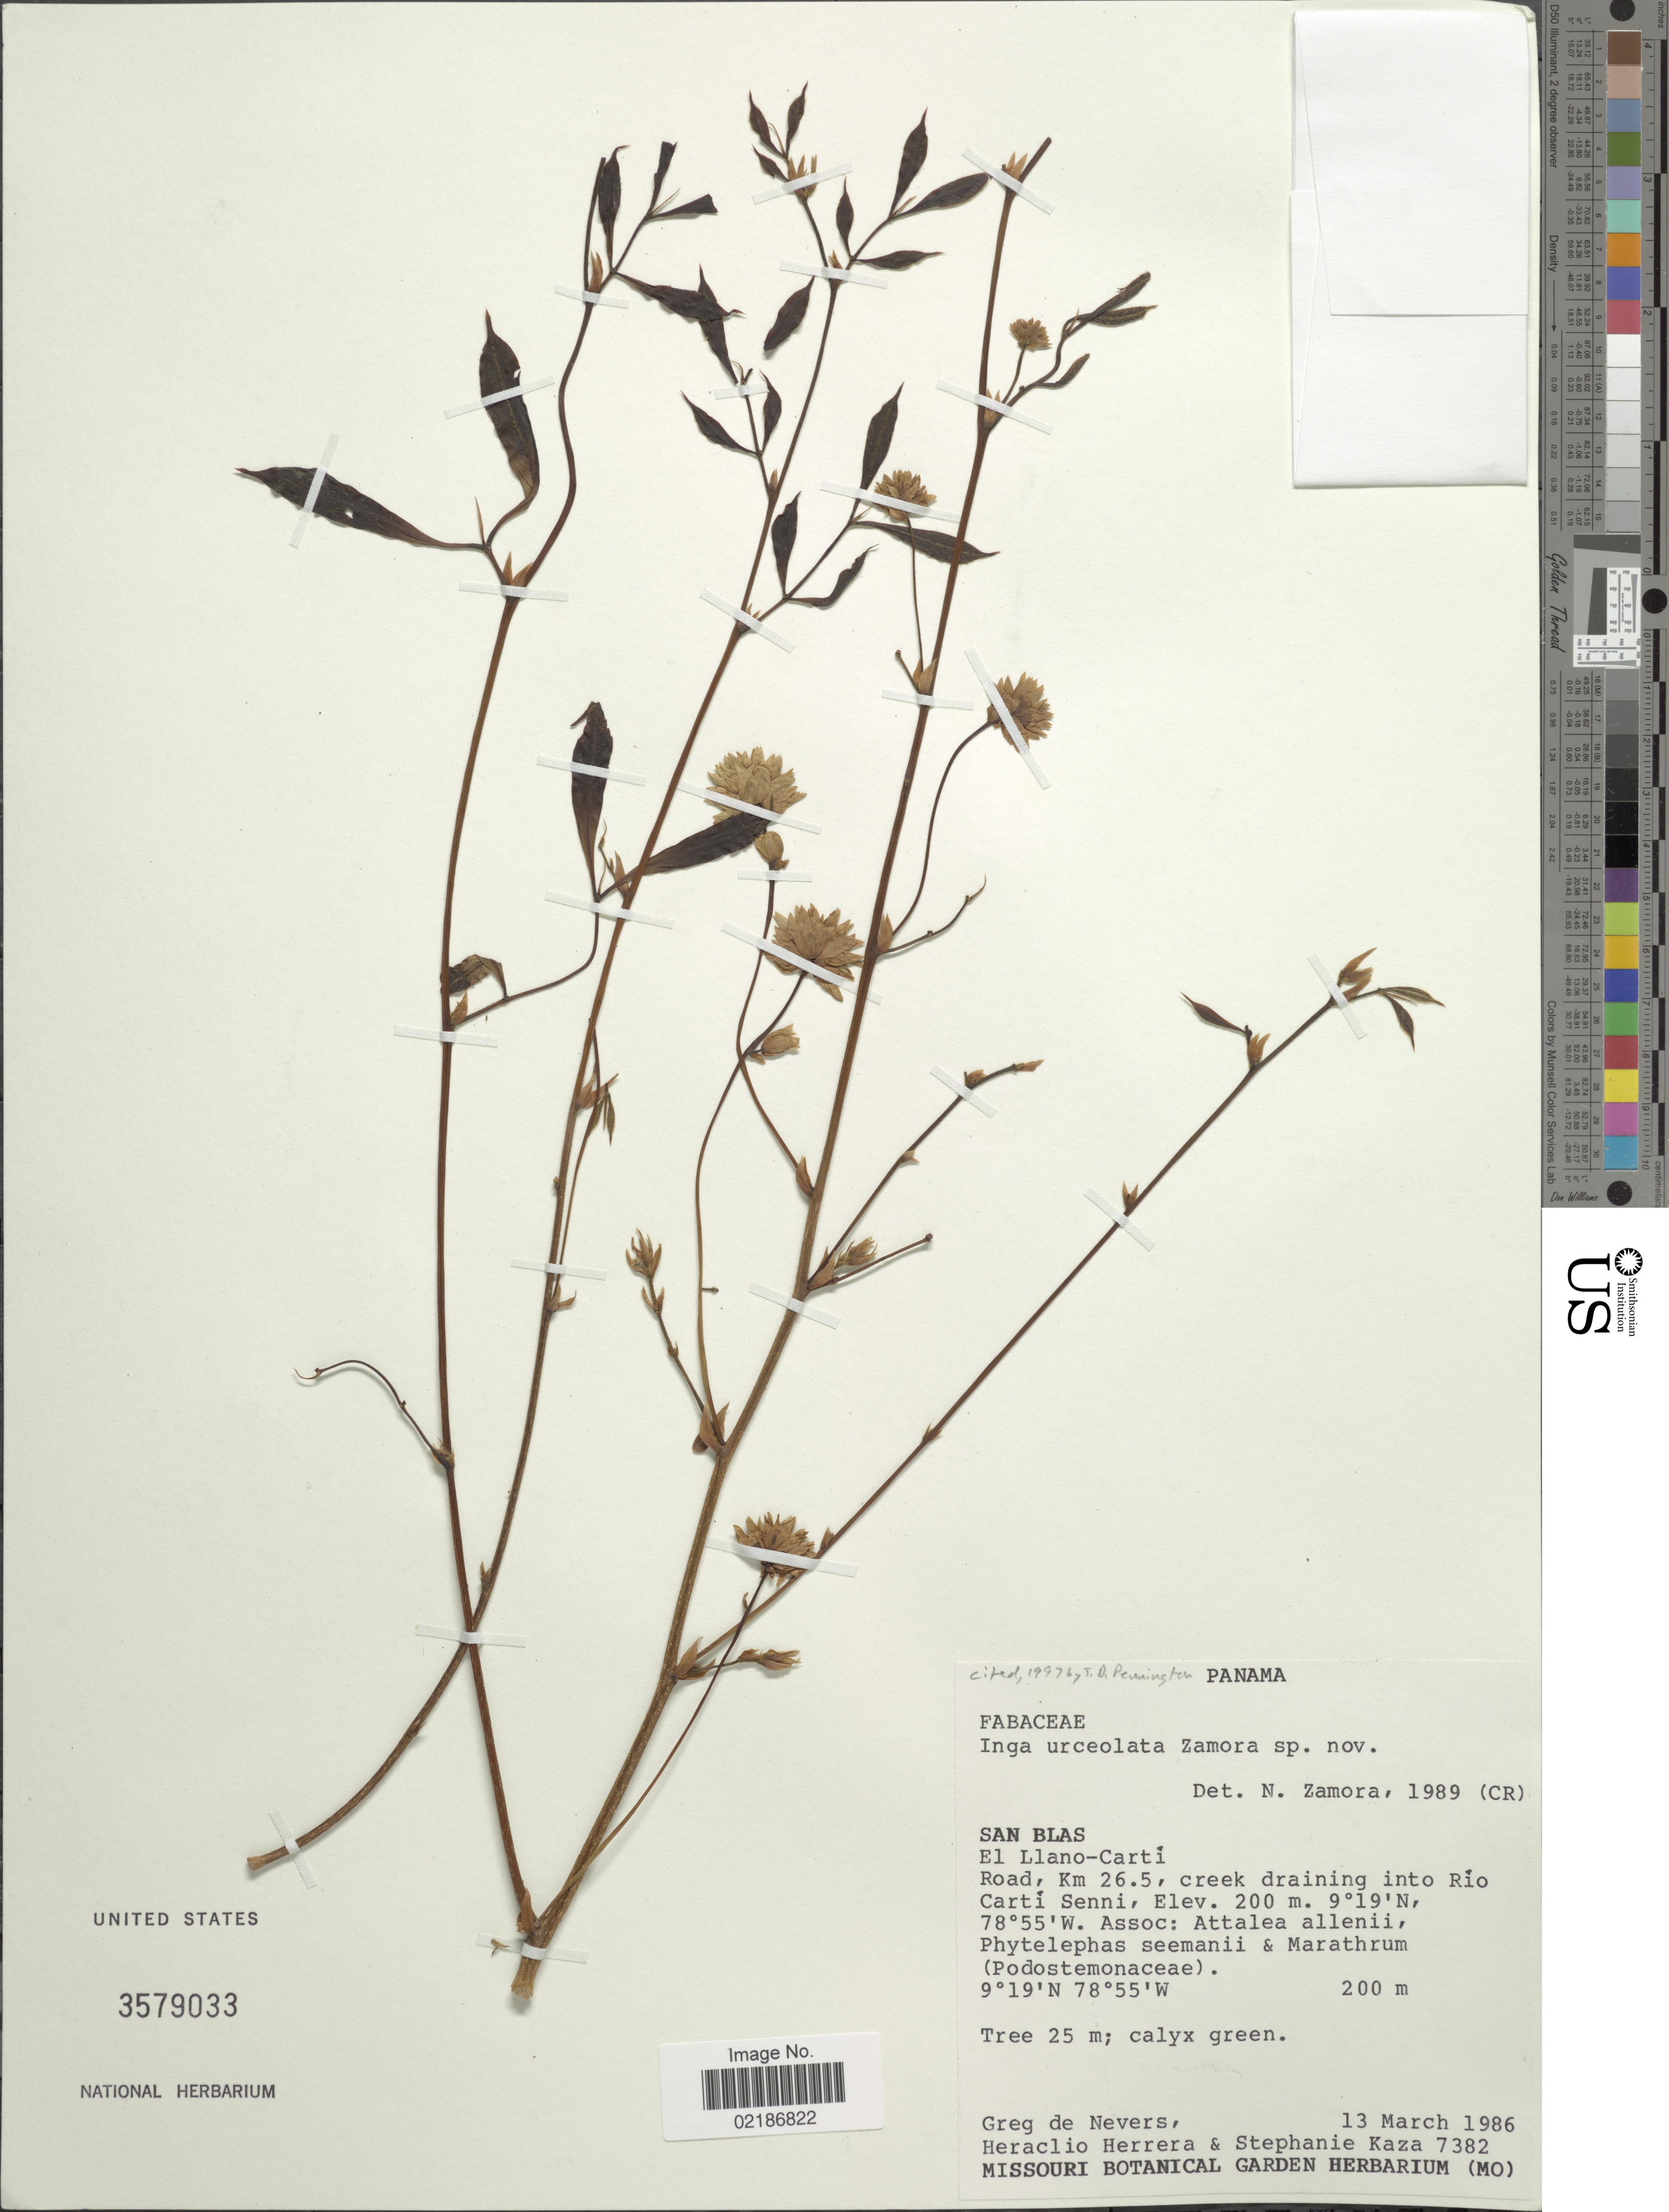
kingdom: Plantae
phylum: Tracheophyta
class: Magnoliopsida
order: Fabales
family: Fabaceae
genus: Inga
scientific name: Inga urceolata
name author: N. Zamora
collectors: G. C. de Nevers, H. Herrera & S. Kaza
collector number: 7382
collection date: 1986-03-13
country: Panama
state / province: Kuna Yala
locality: San Blas, El Llano-Carti Road, Km 26.5, creek draining into Rio Carti Senni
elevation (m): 200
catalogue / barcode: US 3579033